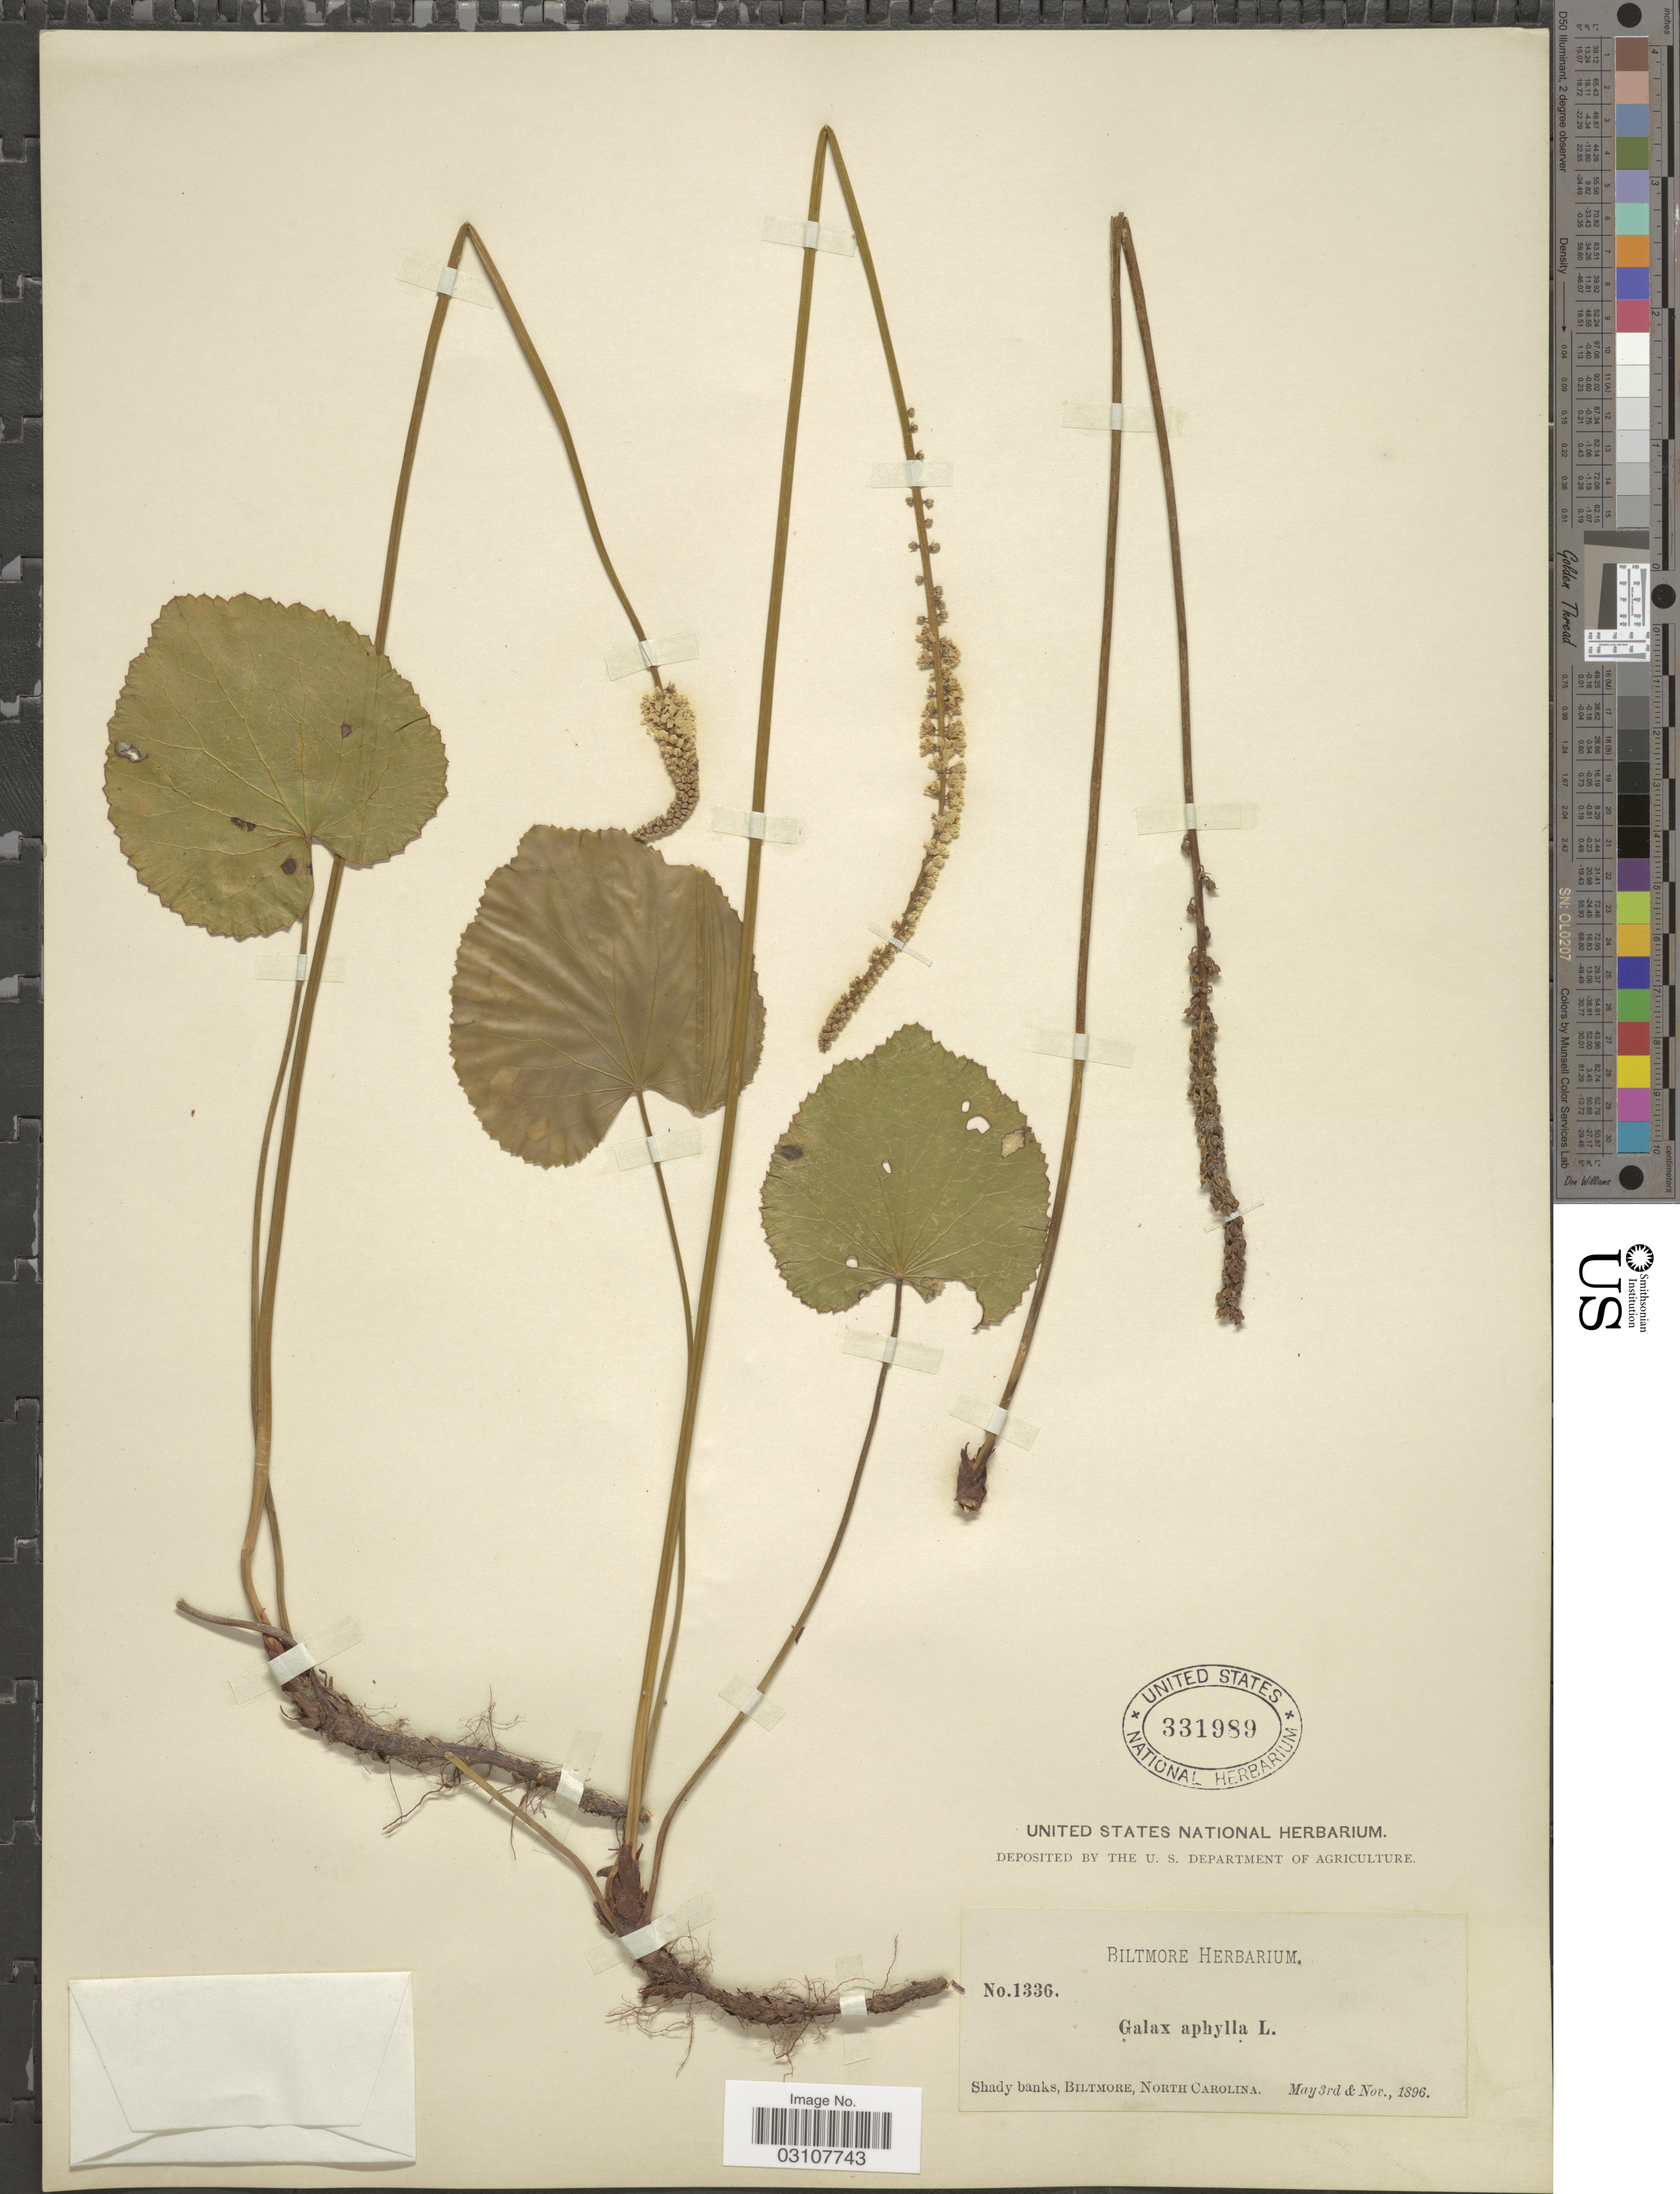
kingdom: Plantae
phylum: Tracheophyta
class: Magnoliopsida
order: Ericales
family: Diapensiaceae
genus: Galax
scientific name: Galax urceolata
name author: (Poir.) Brummitt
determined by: Gaynor, Michelle L., (FLAS), University of Florida (UNITED STATES)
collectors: ex herb. Biltmore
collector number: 1336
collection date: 1896-05-03/1896-11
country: United States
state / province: North Carolina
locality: Biltmore.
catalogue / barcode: US 331989